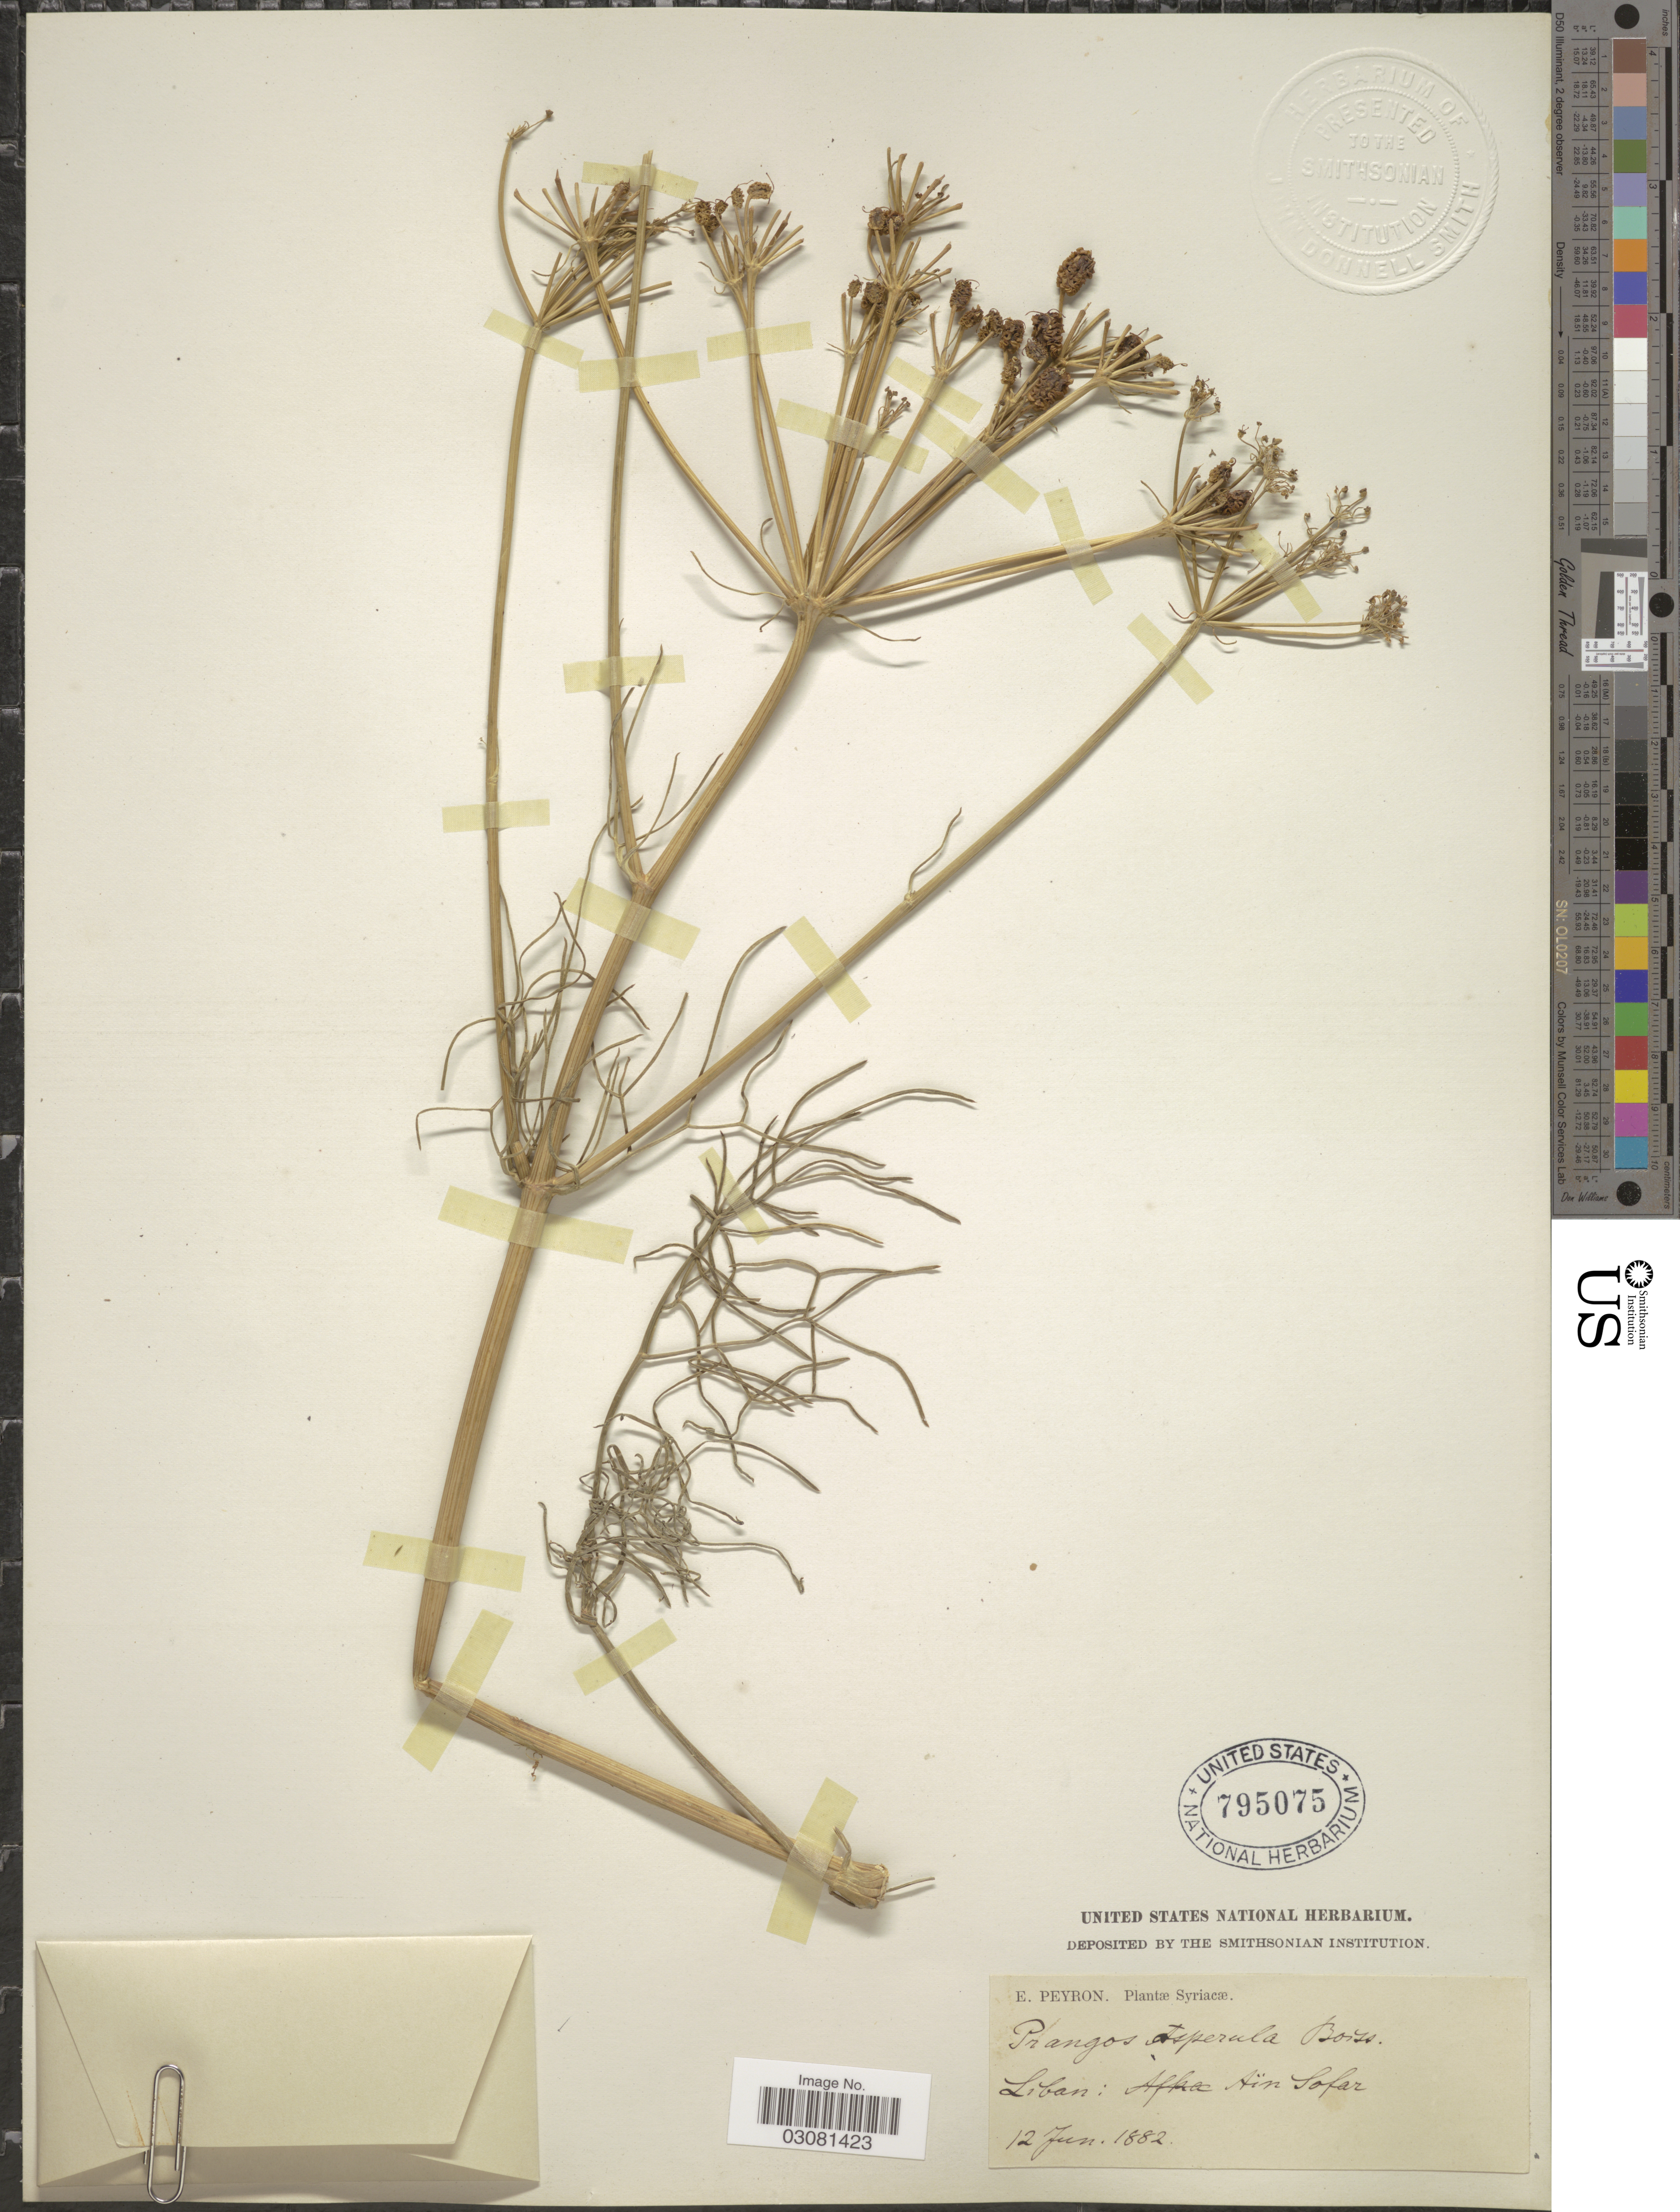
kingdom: Plantae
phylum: Tracheophyta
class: Magnoliopsida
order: Apiales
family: Apiaceae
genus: Prangos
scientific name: Prangos asperula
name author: Boiss.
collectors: E. Peyron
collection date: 1882-06-12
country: Syria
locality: Syriacæ. Liban: Aïn Sofar.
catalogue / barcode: US 795075